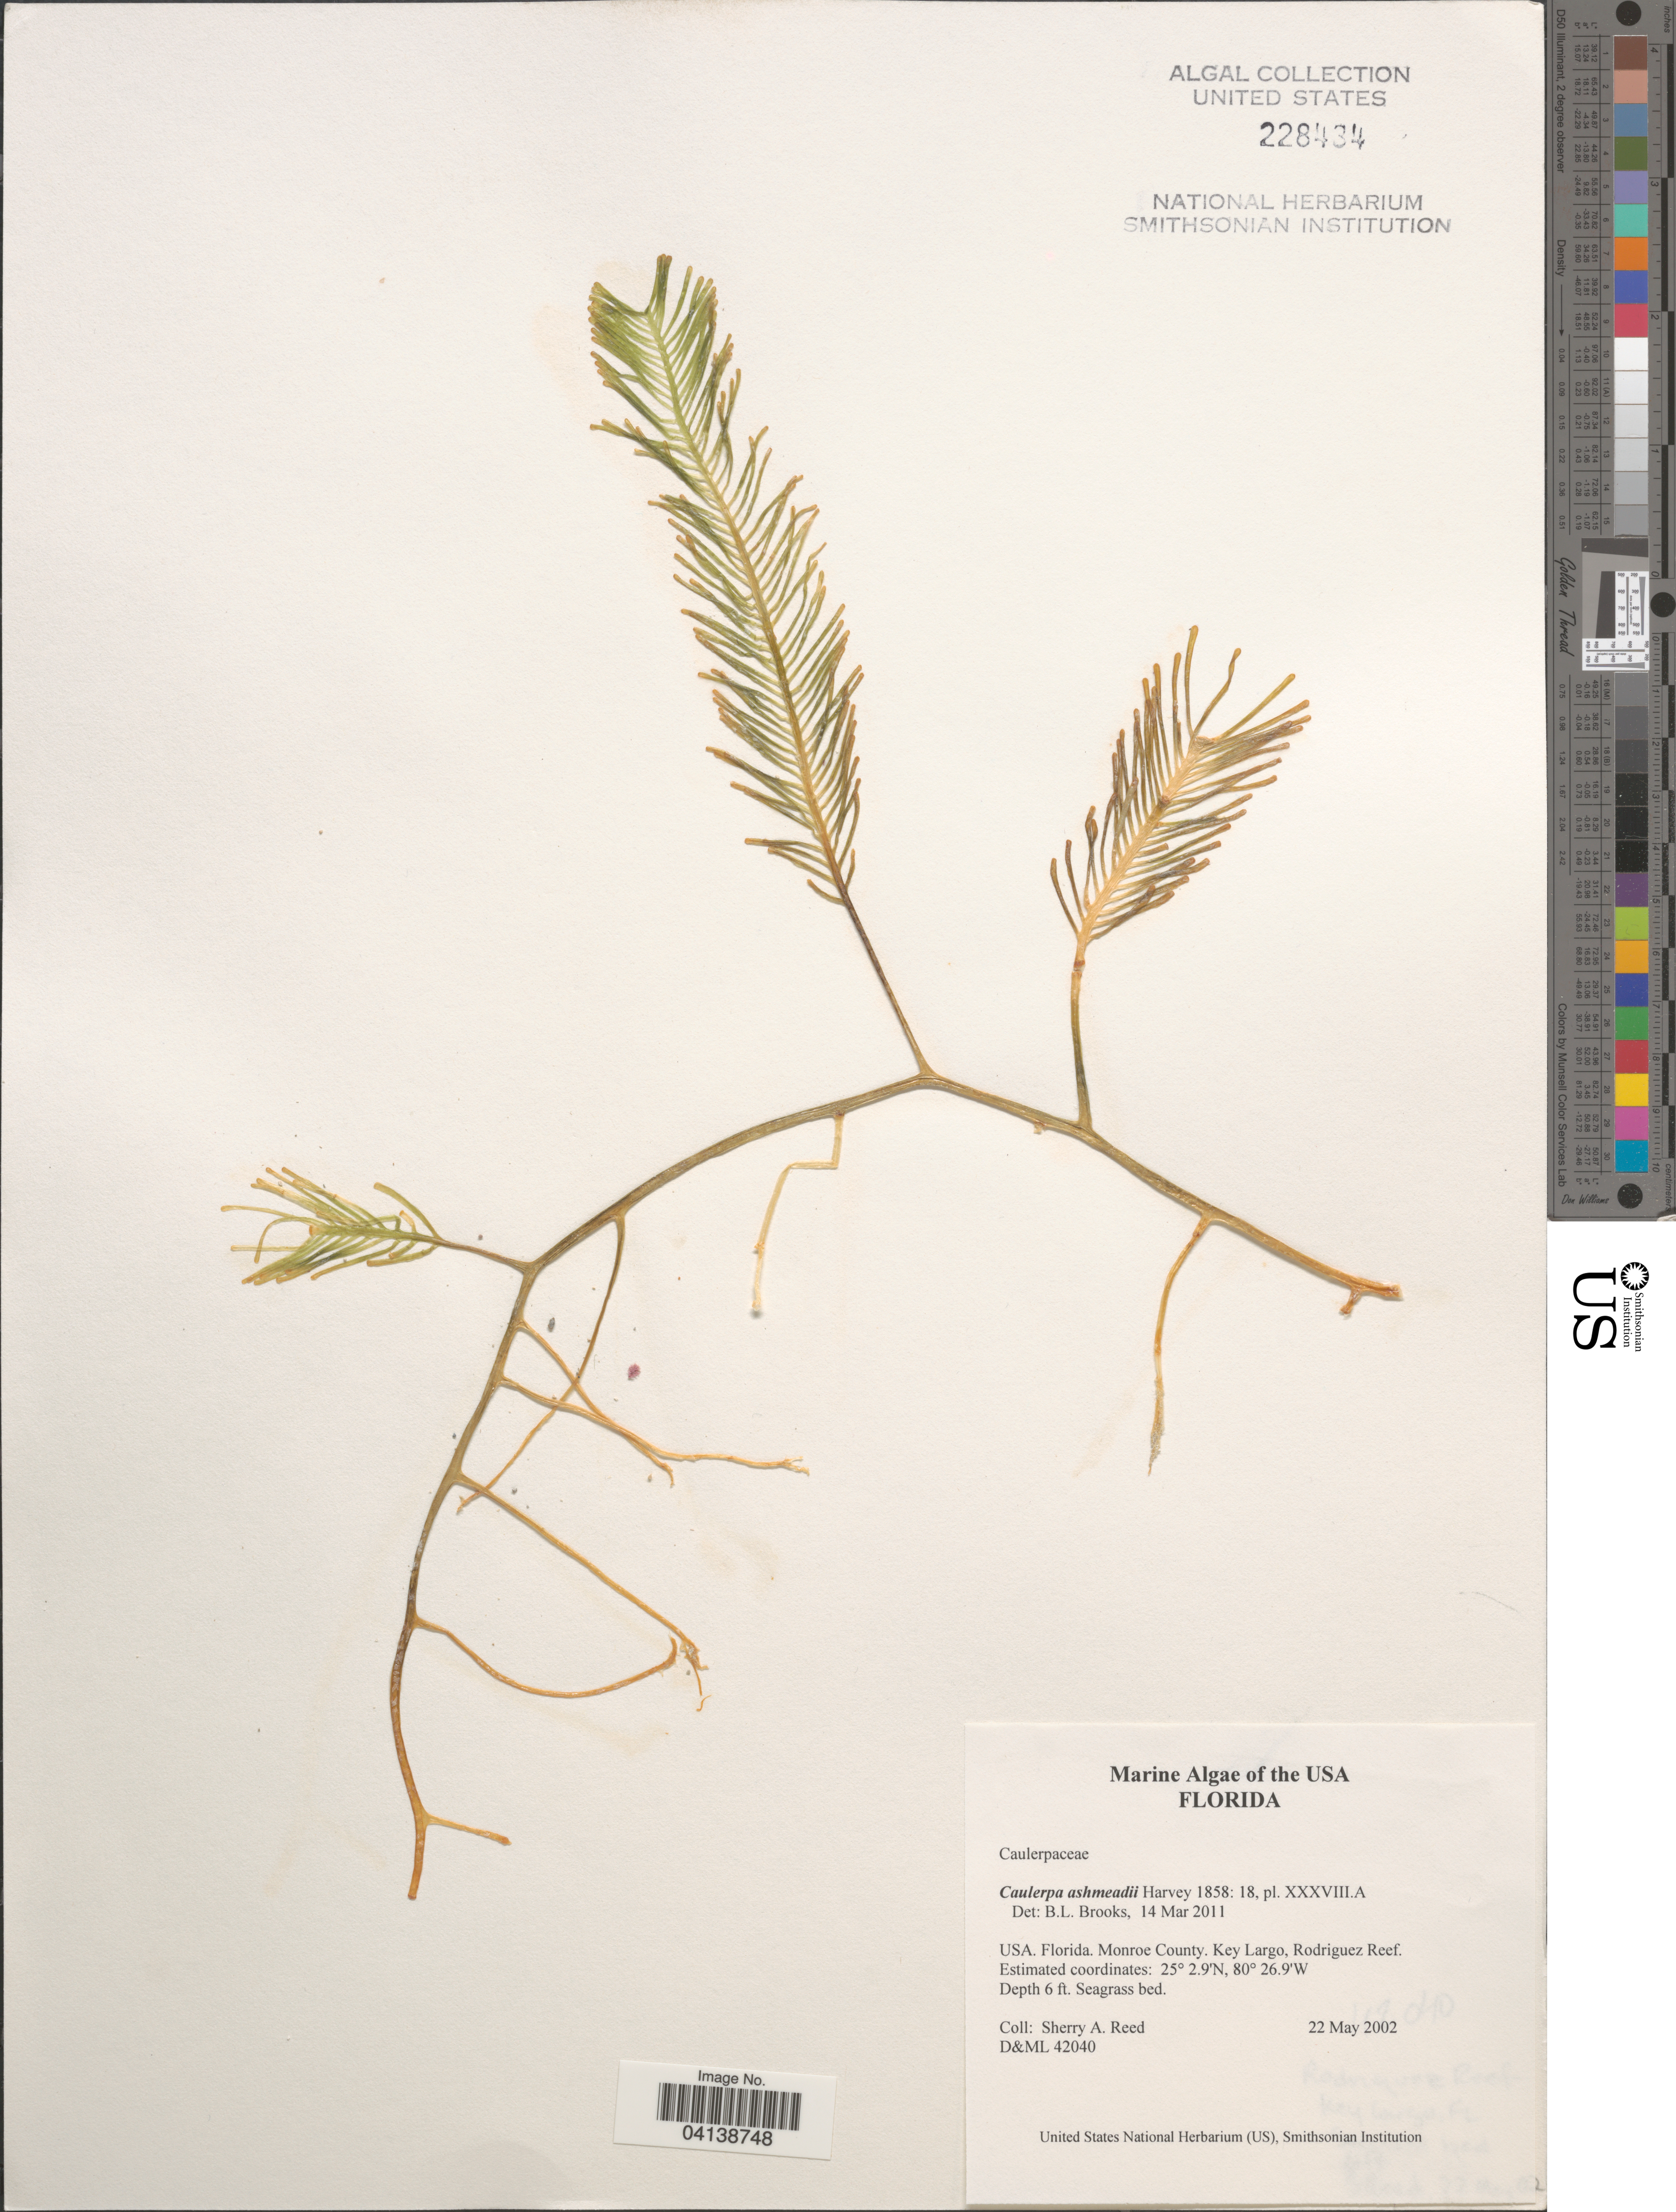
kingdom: Plantae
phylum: Chlorophyta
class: Ulvophyceae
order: Bryopsidales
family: Caulerpaceae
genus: Caulerpa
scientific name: Caulerpa ashmeadii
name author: Harv.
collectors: S. Reed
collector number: D&ML42040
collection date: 2002-05-22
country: United States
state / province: Florida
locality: Monroe County. Key Largo, Rodriguez Reef.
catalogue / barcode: US 228434